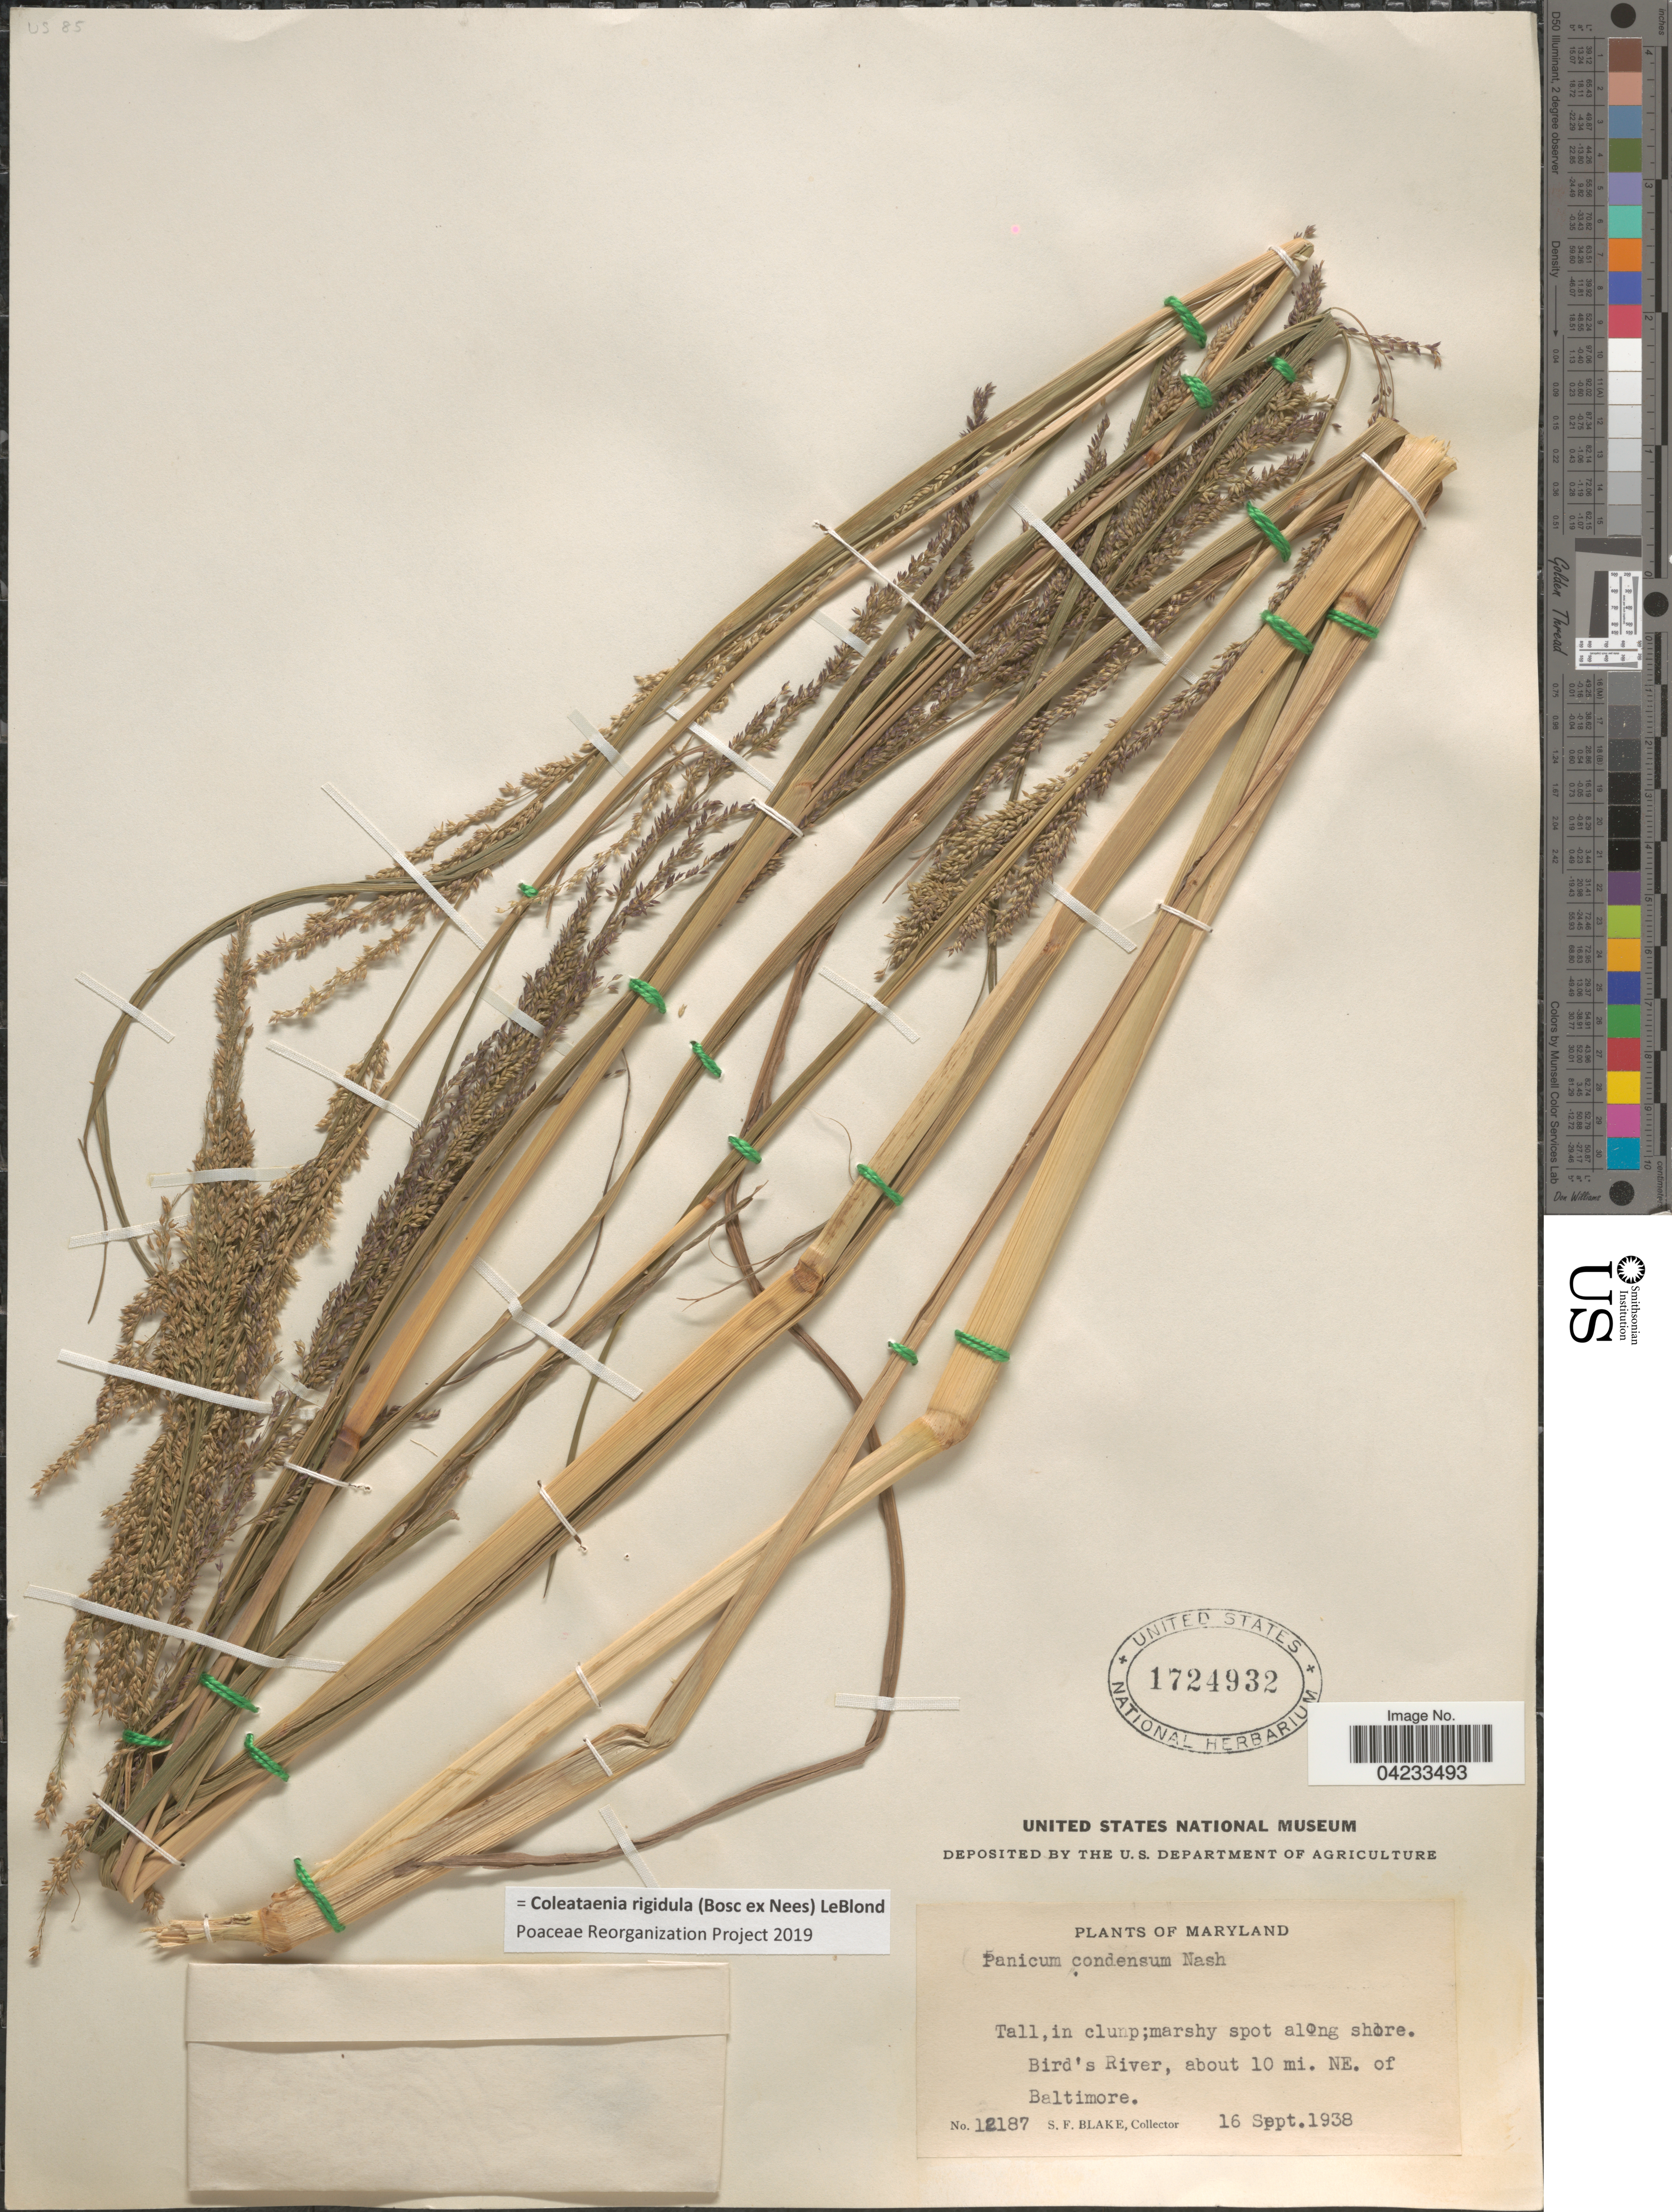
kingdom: Plantae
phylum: Tracheophyta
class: Liliopsida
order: Poales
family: Poaceae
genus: Coleataenia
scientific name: Coleataenia rigidula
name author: (Bosc ex Nees) LeBlond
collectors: S. Blake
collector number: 12187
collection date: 1938-09-16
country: United States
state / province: Maryland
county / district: Baltimore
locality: Bird's River, about 10 mi. NE. of Baltimore.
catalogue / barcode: US 1724932